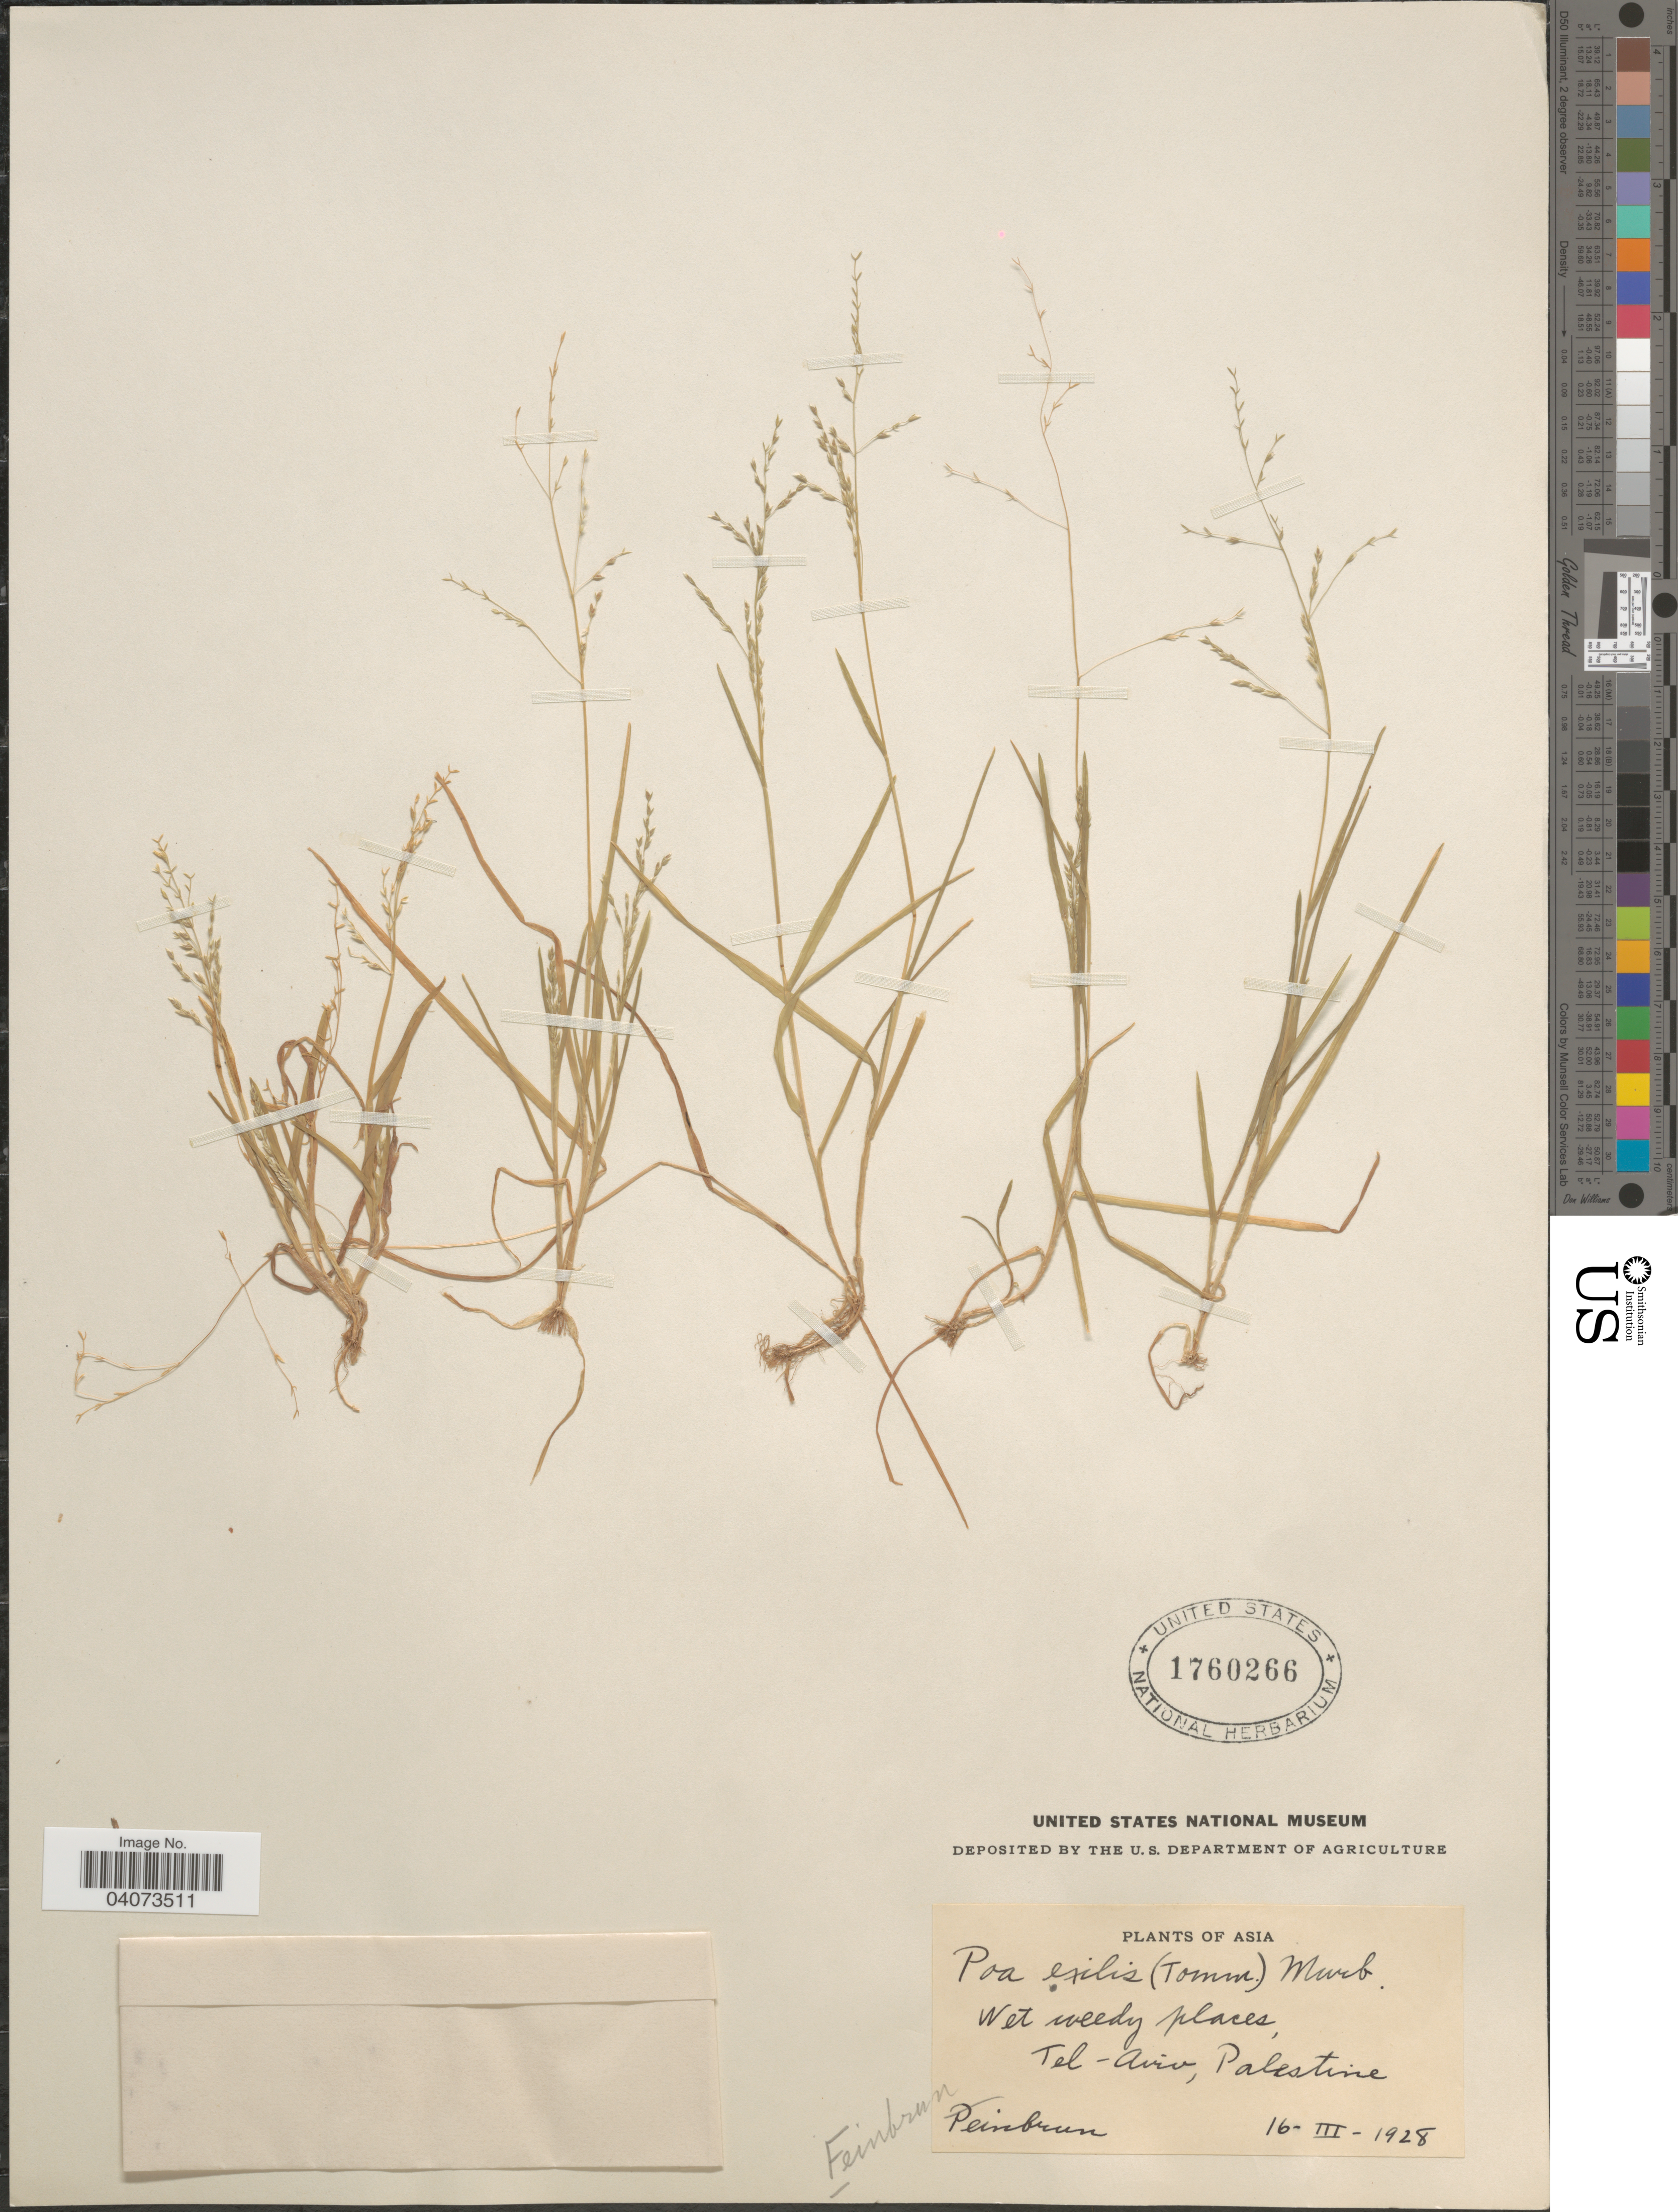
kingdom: Plantae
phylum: Tracheophyta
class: Liliopsida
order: Poales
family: Poaceae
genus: Poa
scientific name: Poa infirma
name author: Kunth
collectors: Feinbrun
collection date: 1928-03-16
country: Israel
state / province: Tel Aviv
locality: Palaestine.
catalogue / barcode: US 1760266